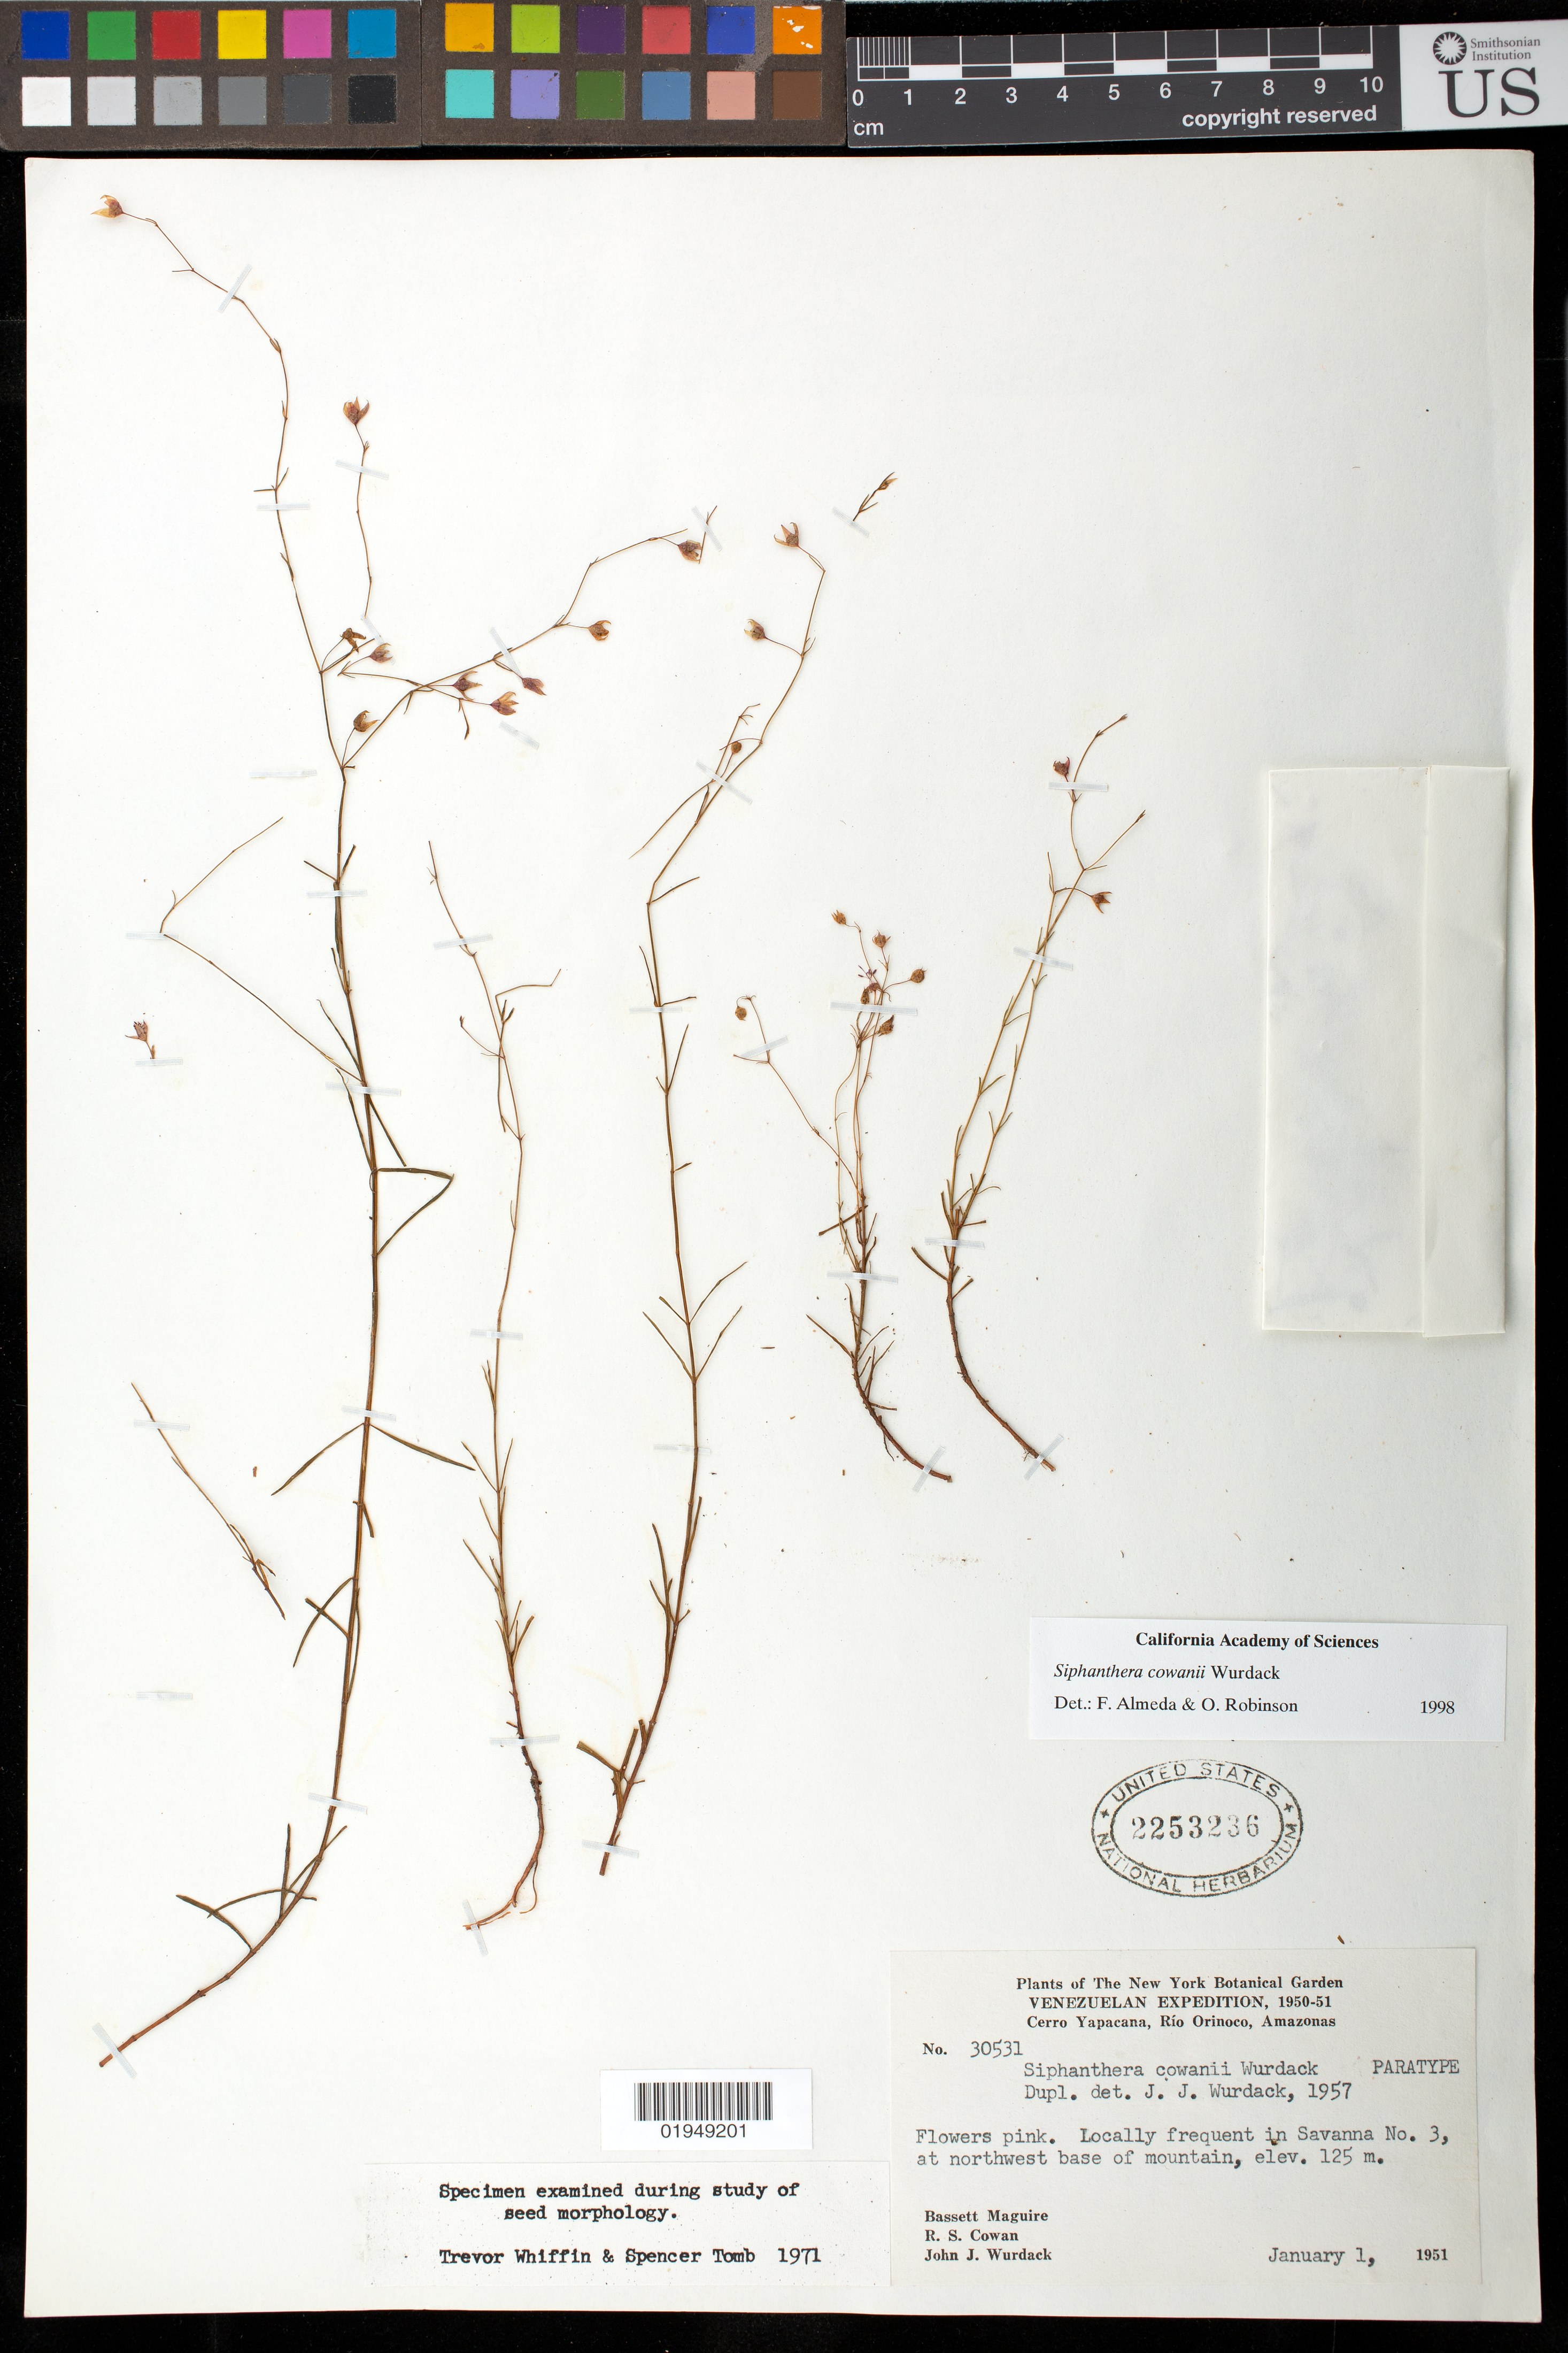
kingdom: Plantae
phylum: Tracheophyta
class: Magnoliopsida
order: Myrtales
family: Melastomataceae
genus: Siphanthera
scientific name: Siphanthera cowanii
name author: Wurdack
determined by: Almeda, F.; Robinson, O. R.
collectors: B. Maguire, R. S. Cowan & J. J. Wurdack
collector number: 30531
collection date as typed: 1-Jan-51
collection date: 1951-01-01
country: Venezuela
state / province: Amazonas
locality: Cerro Yapacána, Río Orinoco; savanna No. 3, NW base of mountain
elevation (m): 125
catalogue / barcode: US 2253236